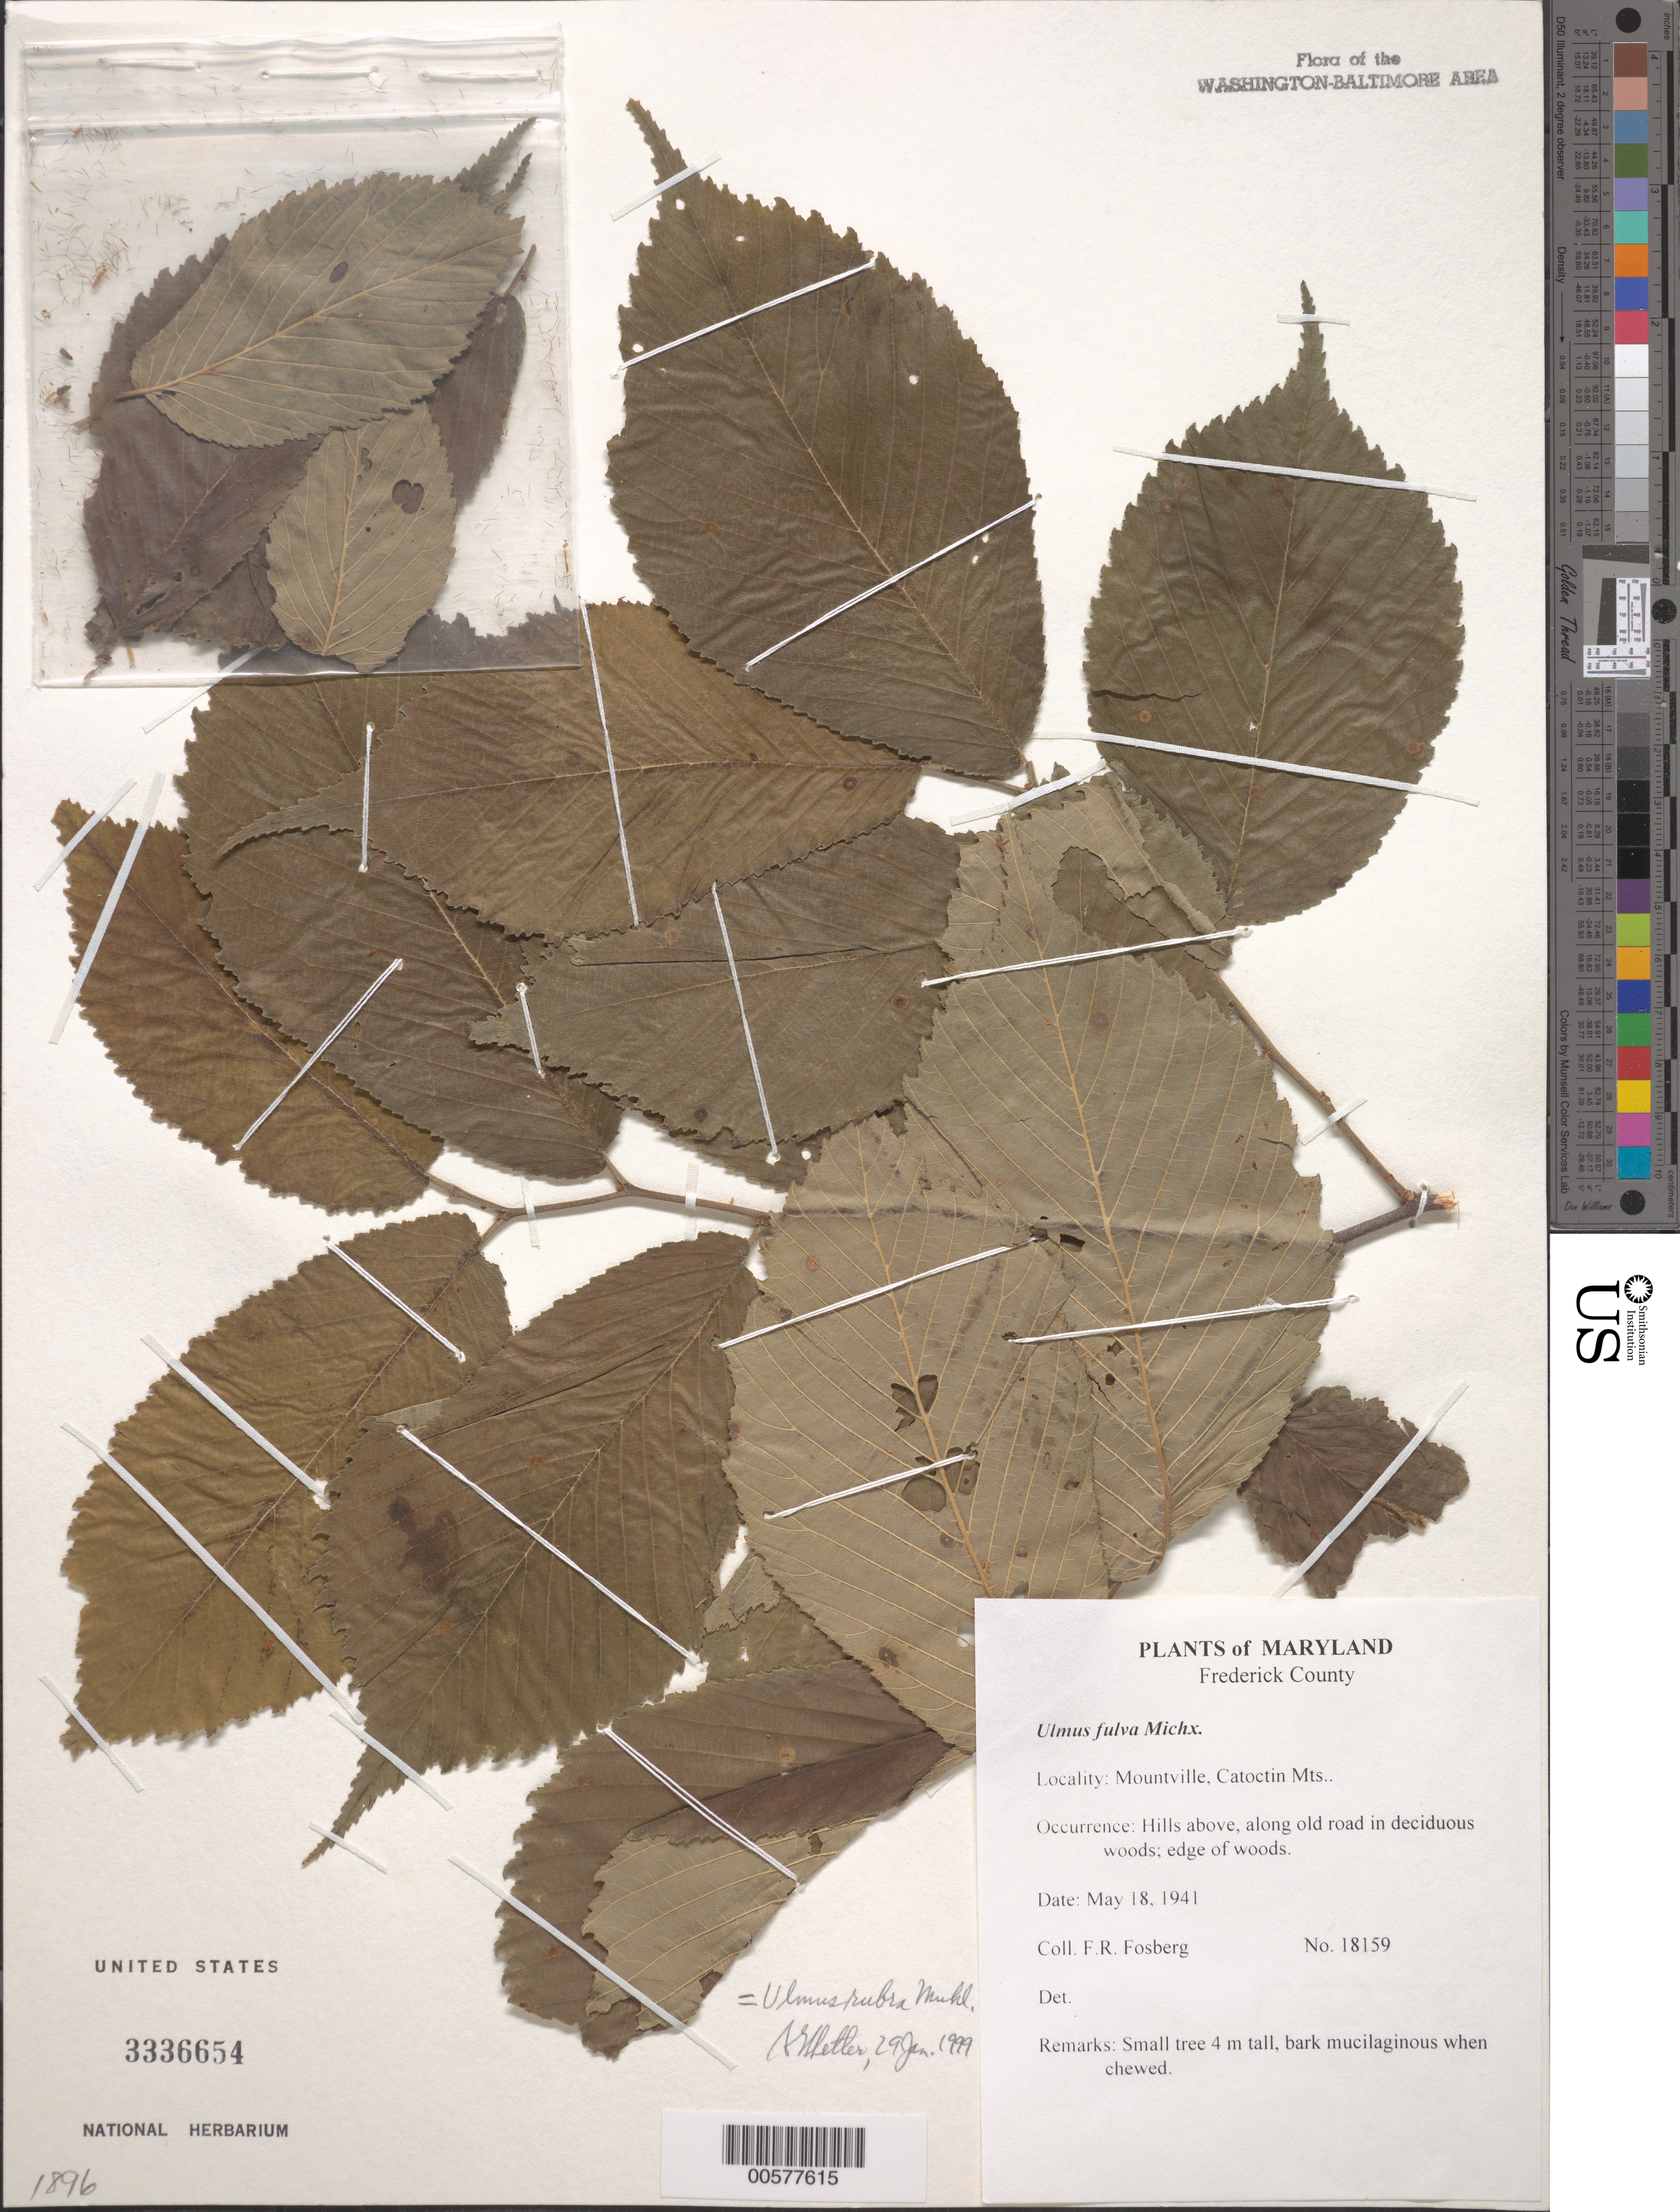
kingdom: Plantae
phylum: Tracheophyta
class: Magnoliopsida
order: Rosales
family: Ulmaceae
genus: Ulmus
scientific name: Ulmus rubra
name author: Muhl.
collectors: F. R. Fosberg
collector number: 18159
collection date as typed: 18 May 1941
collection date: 1941-05-18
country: United States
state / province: Maryland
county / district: Frederick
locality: Mountville, Catoctin "Mts.".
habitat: Hills above, along old road in deciduous woods; edge of woods.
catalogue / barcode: US 3336654